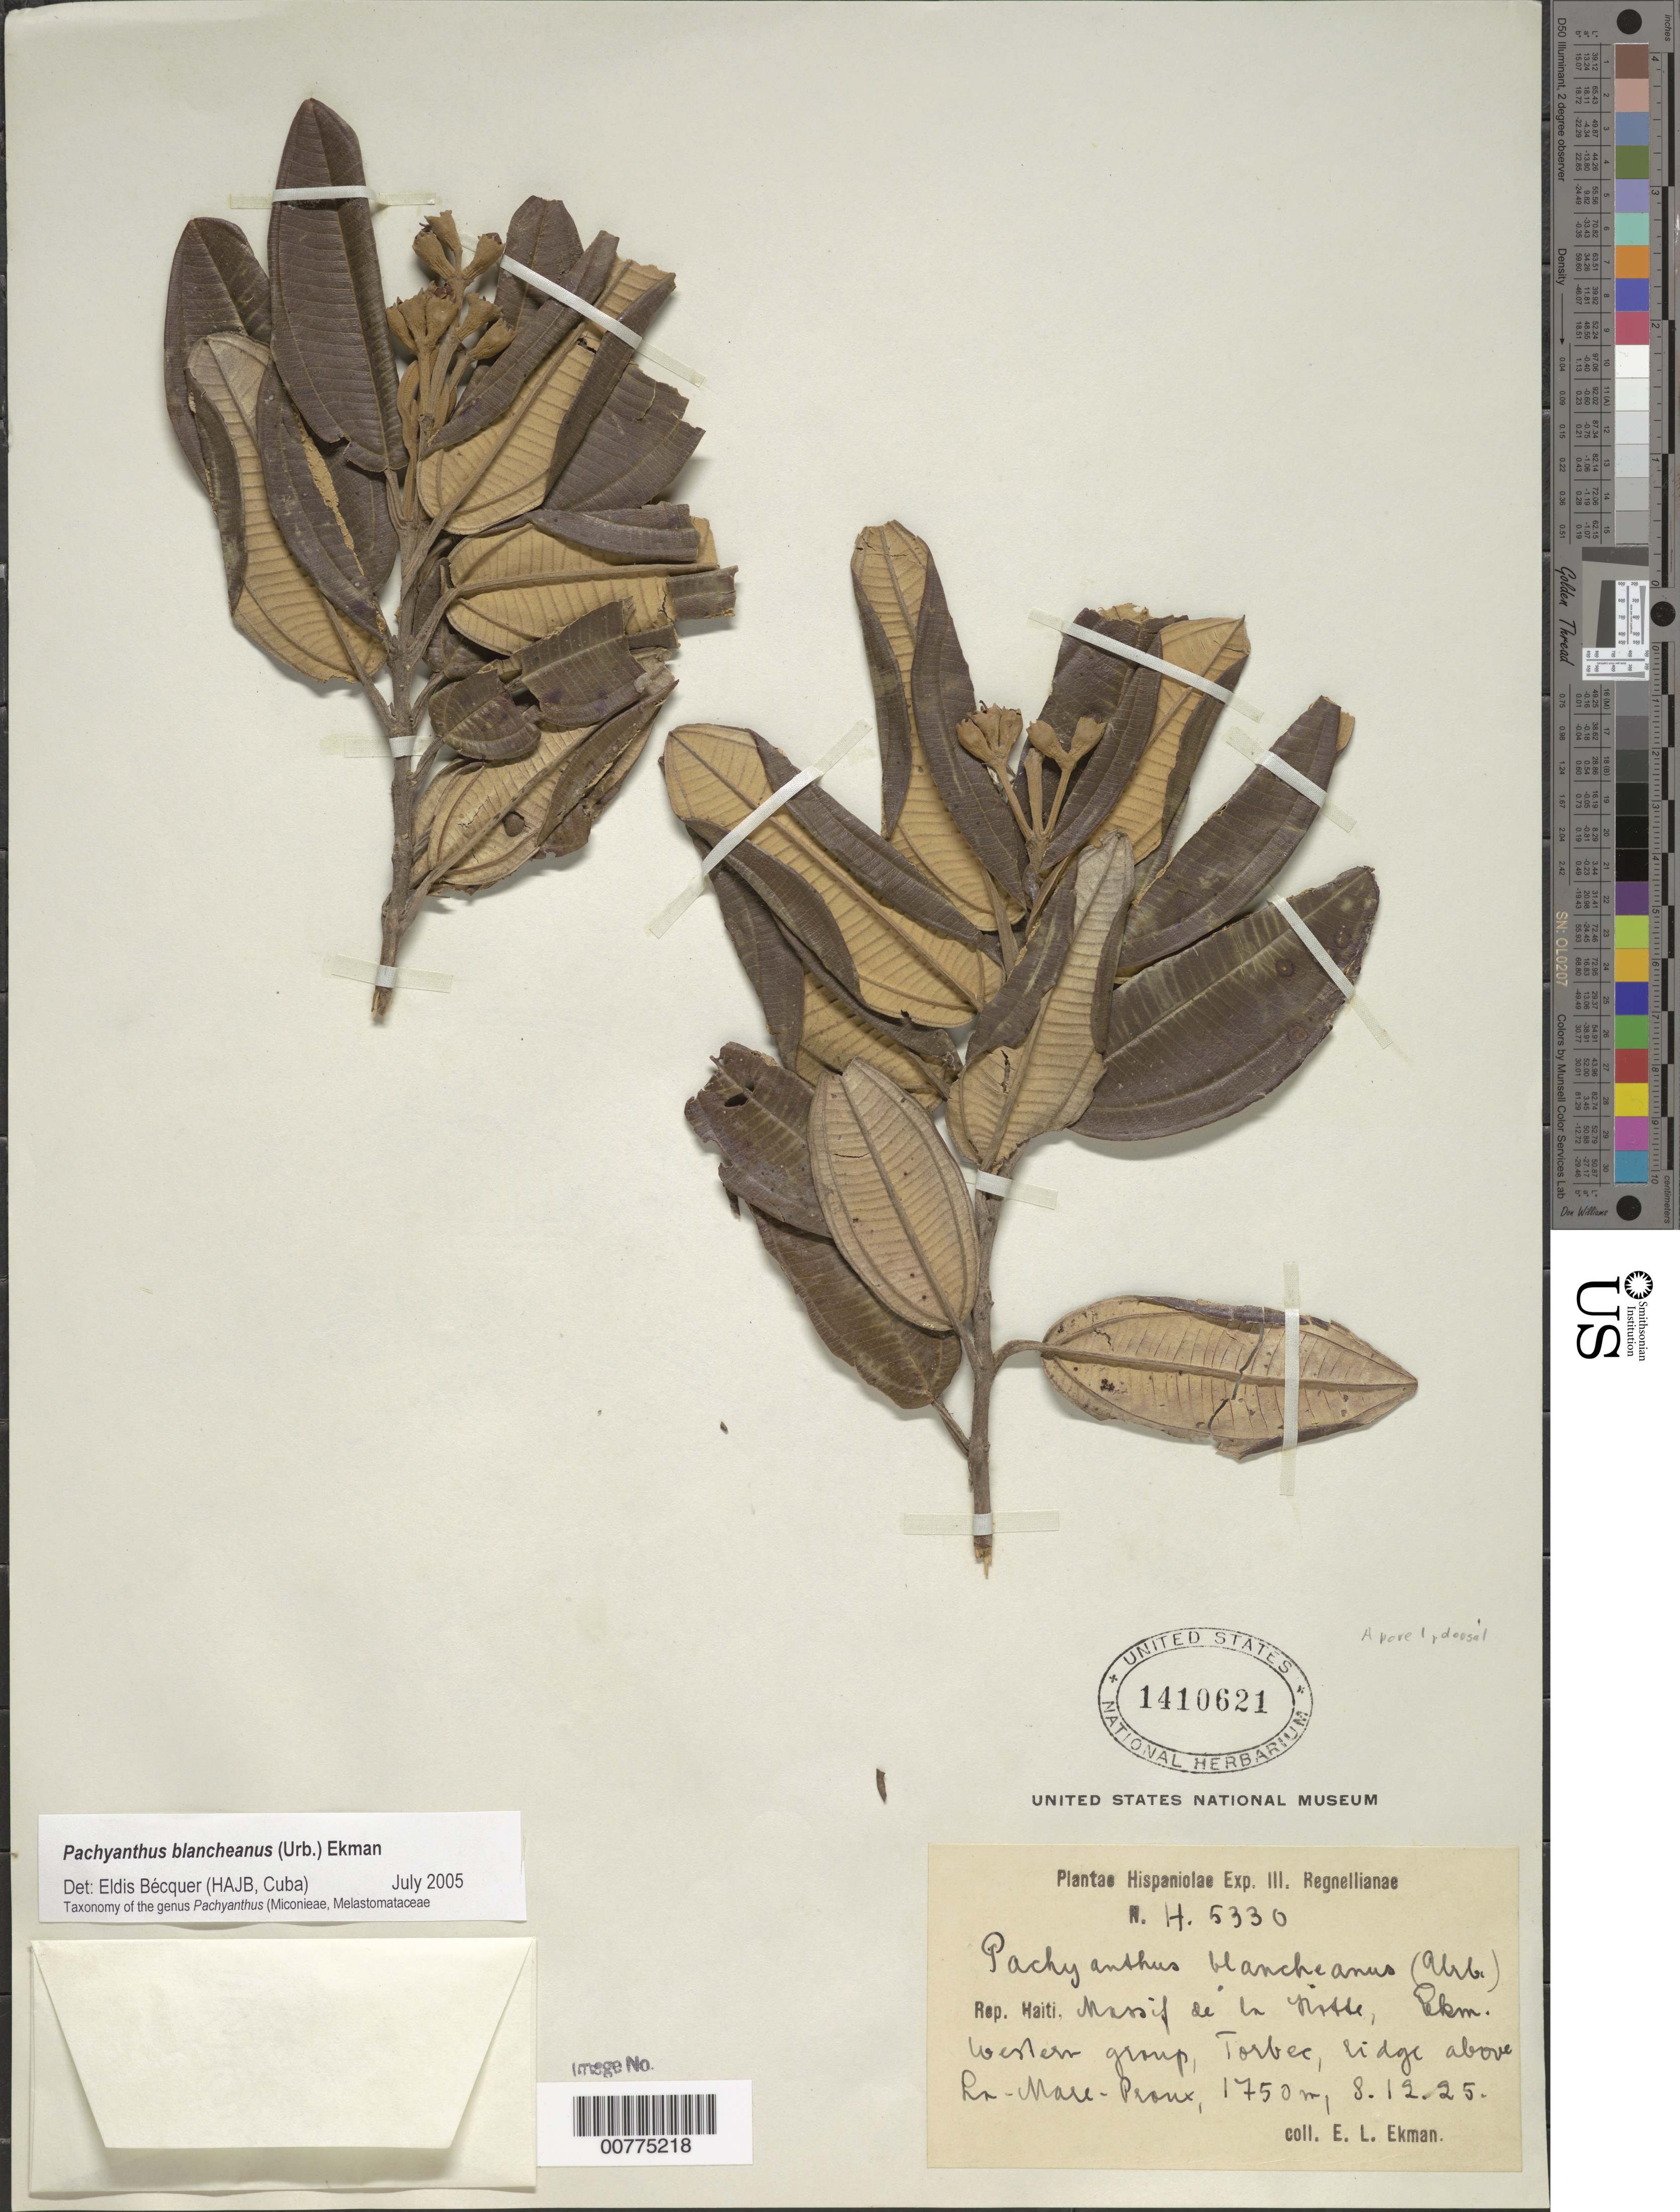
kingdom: Plantae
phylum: Tracheophyta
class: Magnoliopsida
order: Myrtales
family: Melastomataceae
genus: Miconia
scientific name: Miconia blancheana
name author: Urb.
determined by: Judd, Walter S.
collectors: E. L. Ekman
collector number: H 5330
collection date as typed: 08 Dec 1925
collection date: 1925-12-08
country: Haiti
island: Hispaniola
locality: Massif de la Hotte, western group, Torbec, ridge above La-Mare-Proux.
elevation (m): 1750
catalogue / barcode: US 1410621